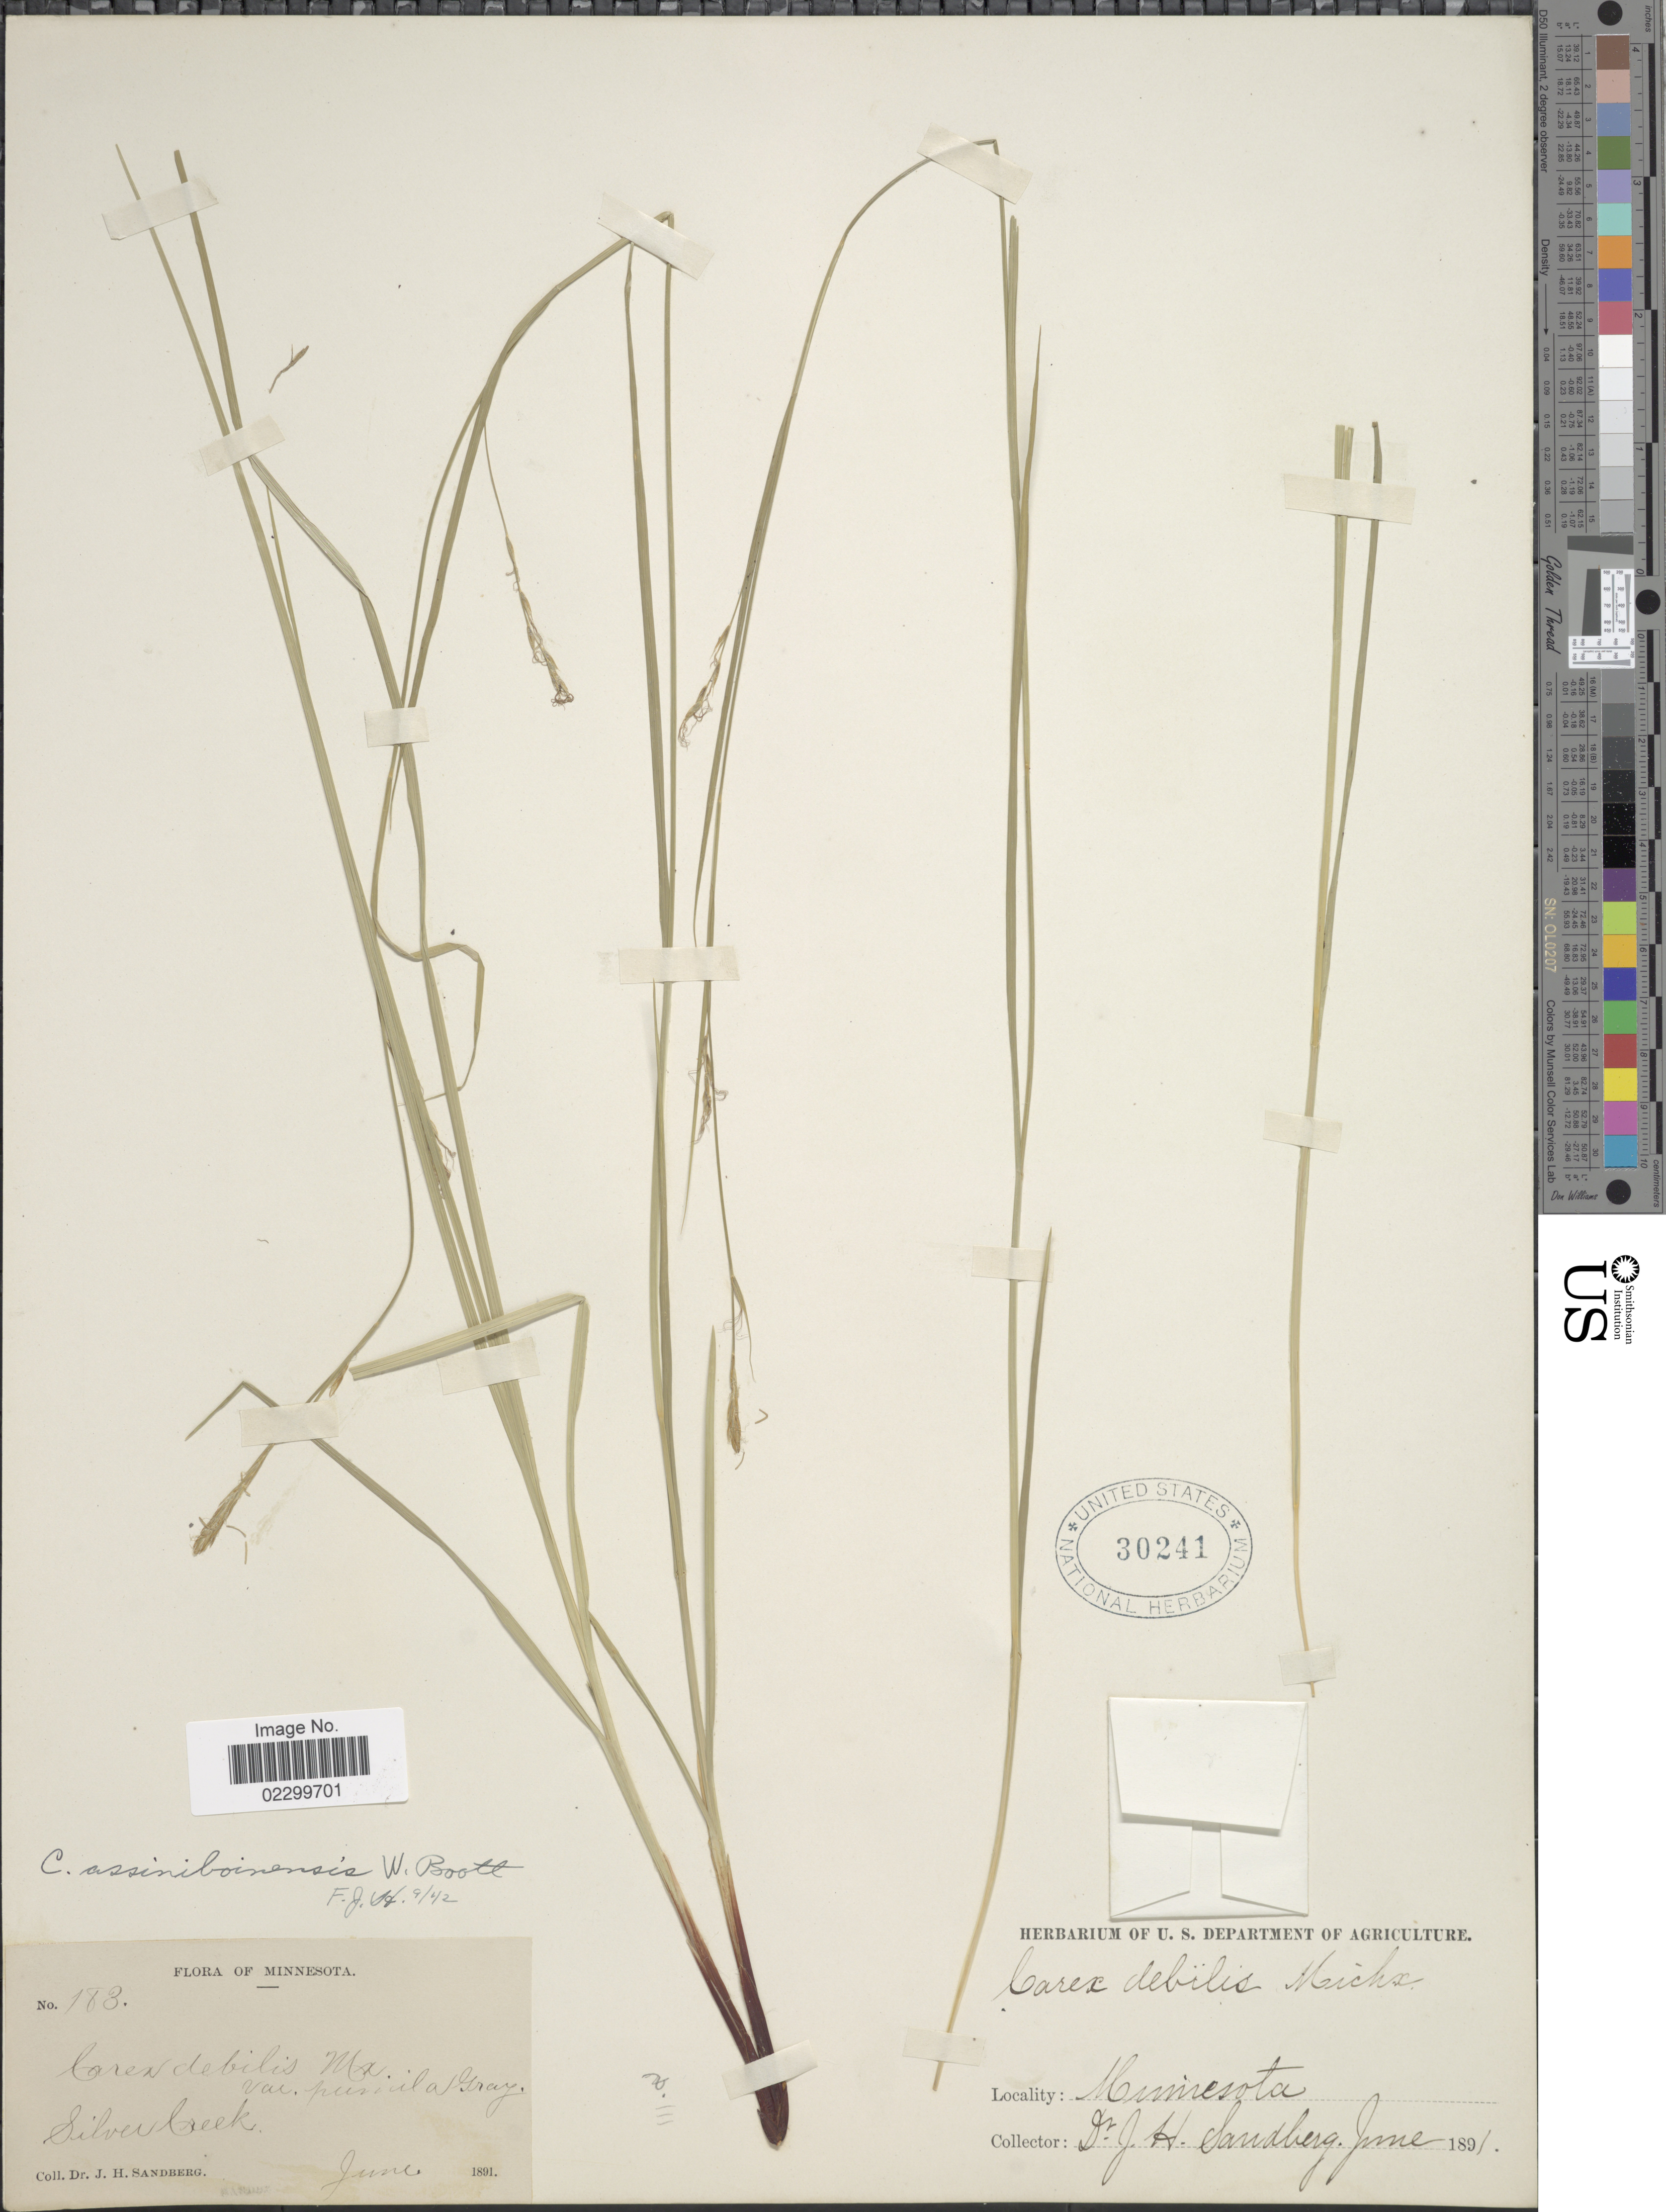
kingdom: Plantae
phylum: Tracheophyta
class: Liliopsida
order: Poales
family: Cyperaceae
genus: Carex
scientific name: Carex assiniboinensis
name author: W. Boott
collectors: J. H. Sandberg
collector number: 183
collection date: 1891-06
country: United States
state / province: Minnesota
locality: Silver Creek.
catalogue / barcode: US 30241